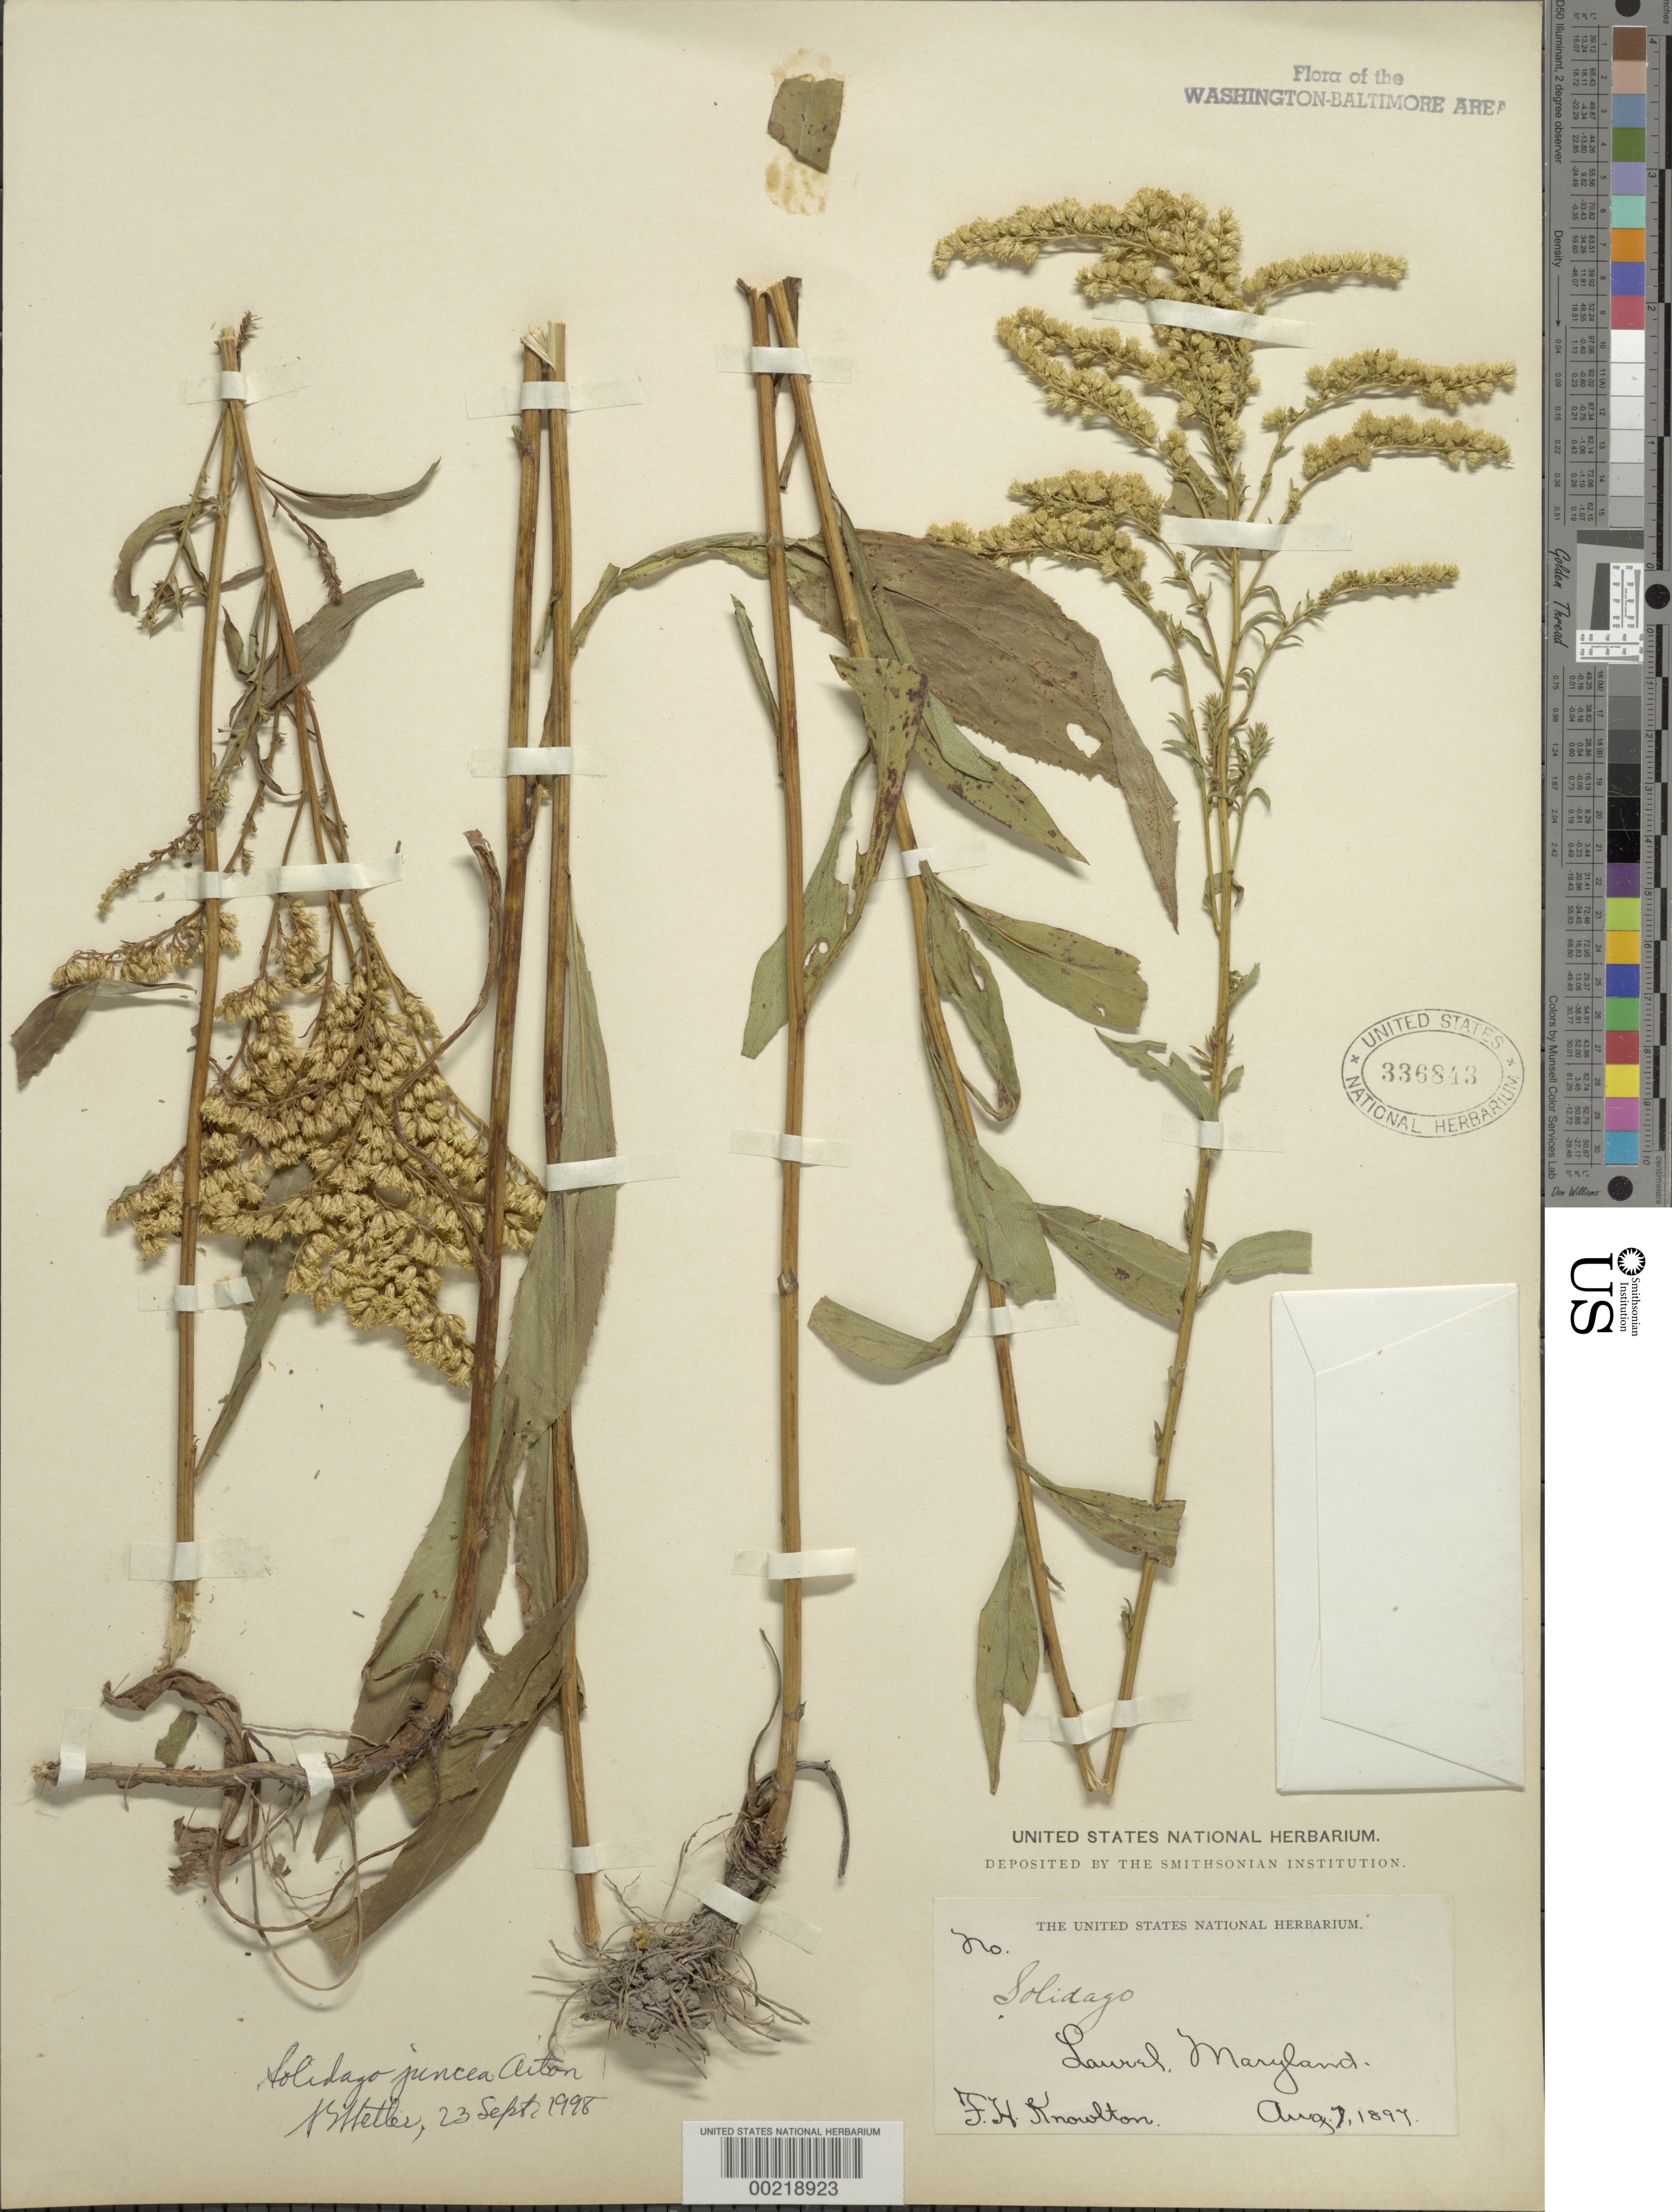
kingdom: Plantae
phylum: Tracheophyta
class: Magnoliopsida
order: Asterales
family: Asteraceae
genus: Solidago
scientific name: Solidago juncea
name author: Aiton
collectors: F. H. Knowlton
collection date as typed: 07 Aug 1897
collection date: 1897-08-07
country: United States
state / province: Maryland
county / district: Prince George's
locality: Laurel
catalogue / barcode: US 336843